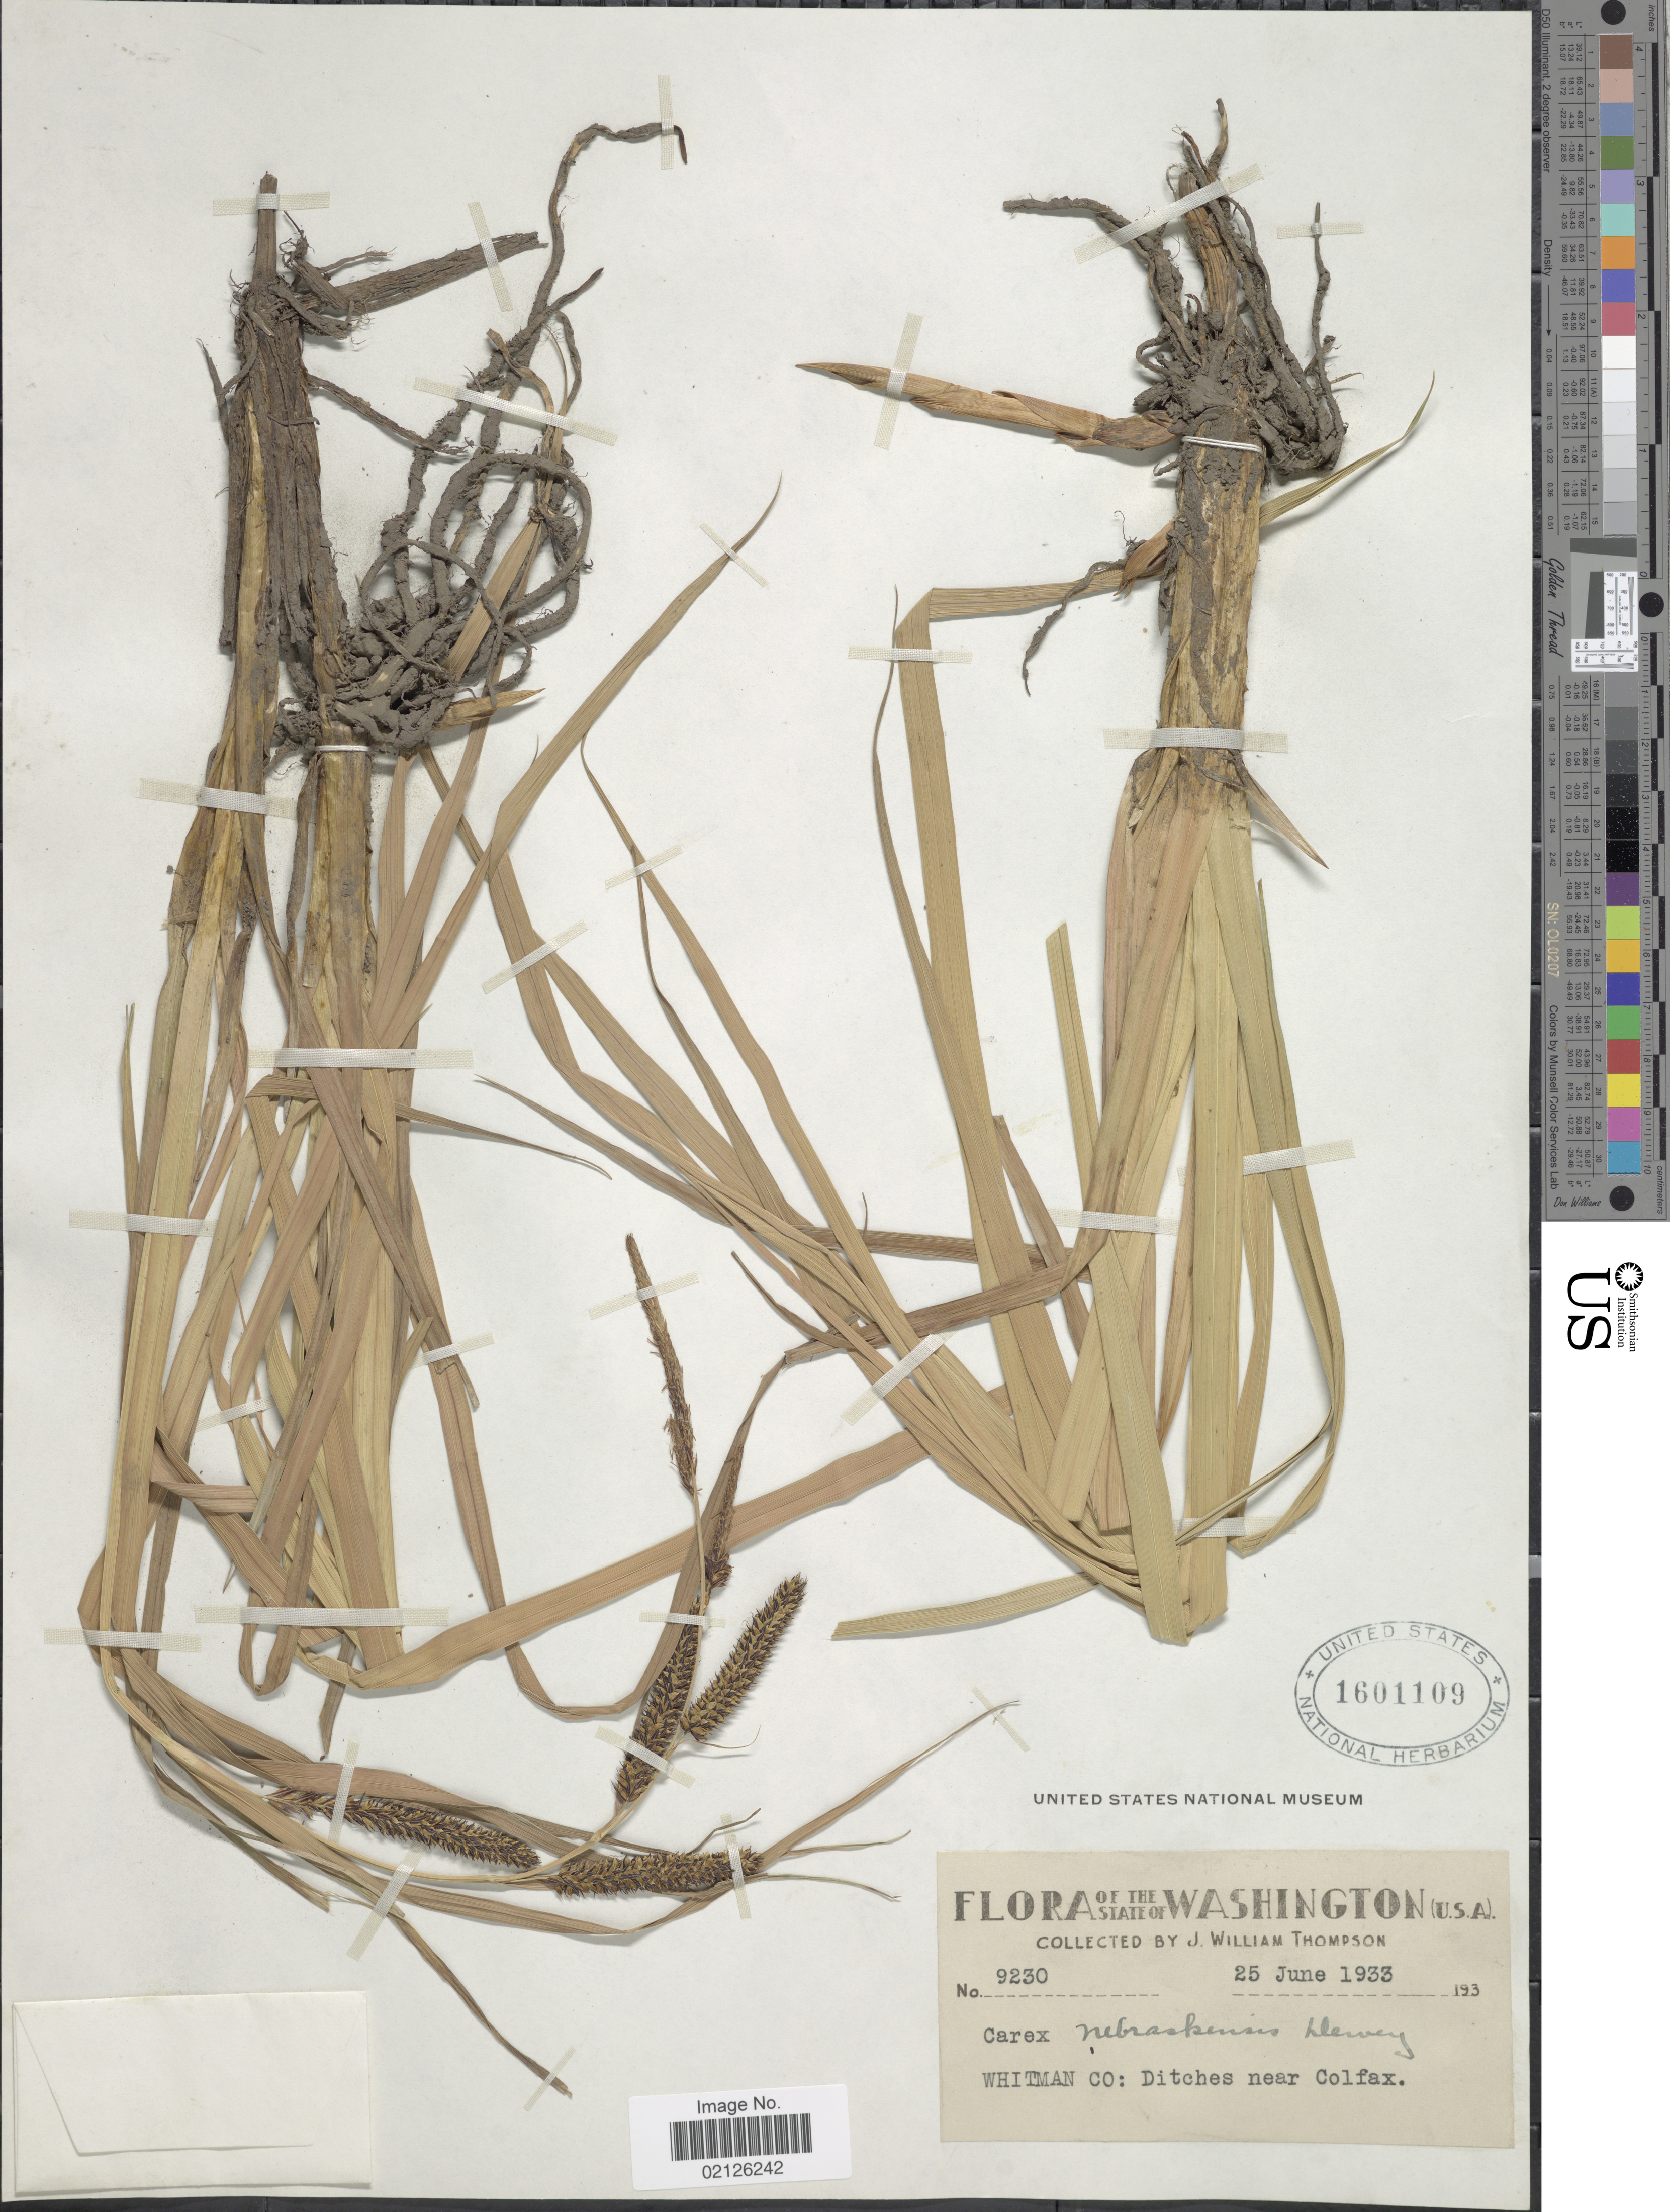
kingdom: Plantae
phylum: Tracheophyta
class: Liliopsida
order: Poales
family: Cyperaceae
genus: Carex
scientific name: Carex nebrascensis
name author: Dewey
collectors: J. W. Thompson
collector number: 9230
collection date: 1933-06-25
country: United States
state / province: Washington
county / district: Whitman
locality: Whitman Co: Ditches near Colfax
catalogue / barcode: US 1601109